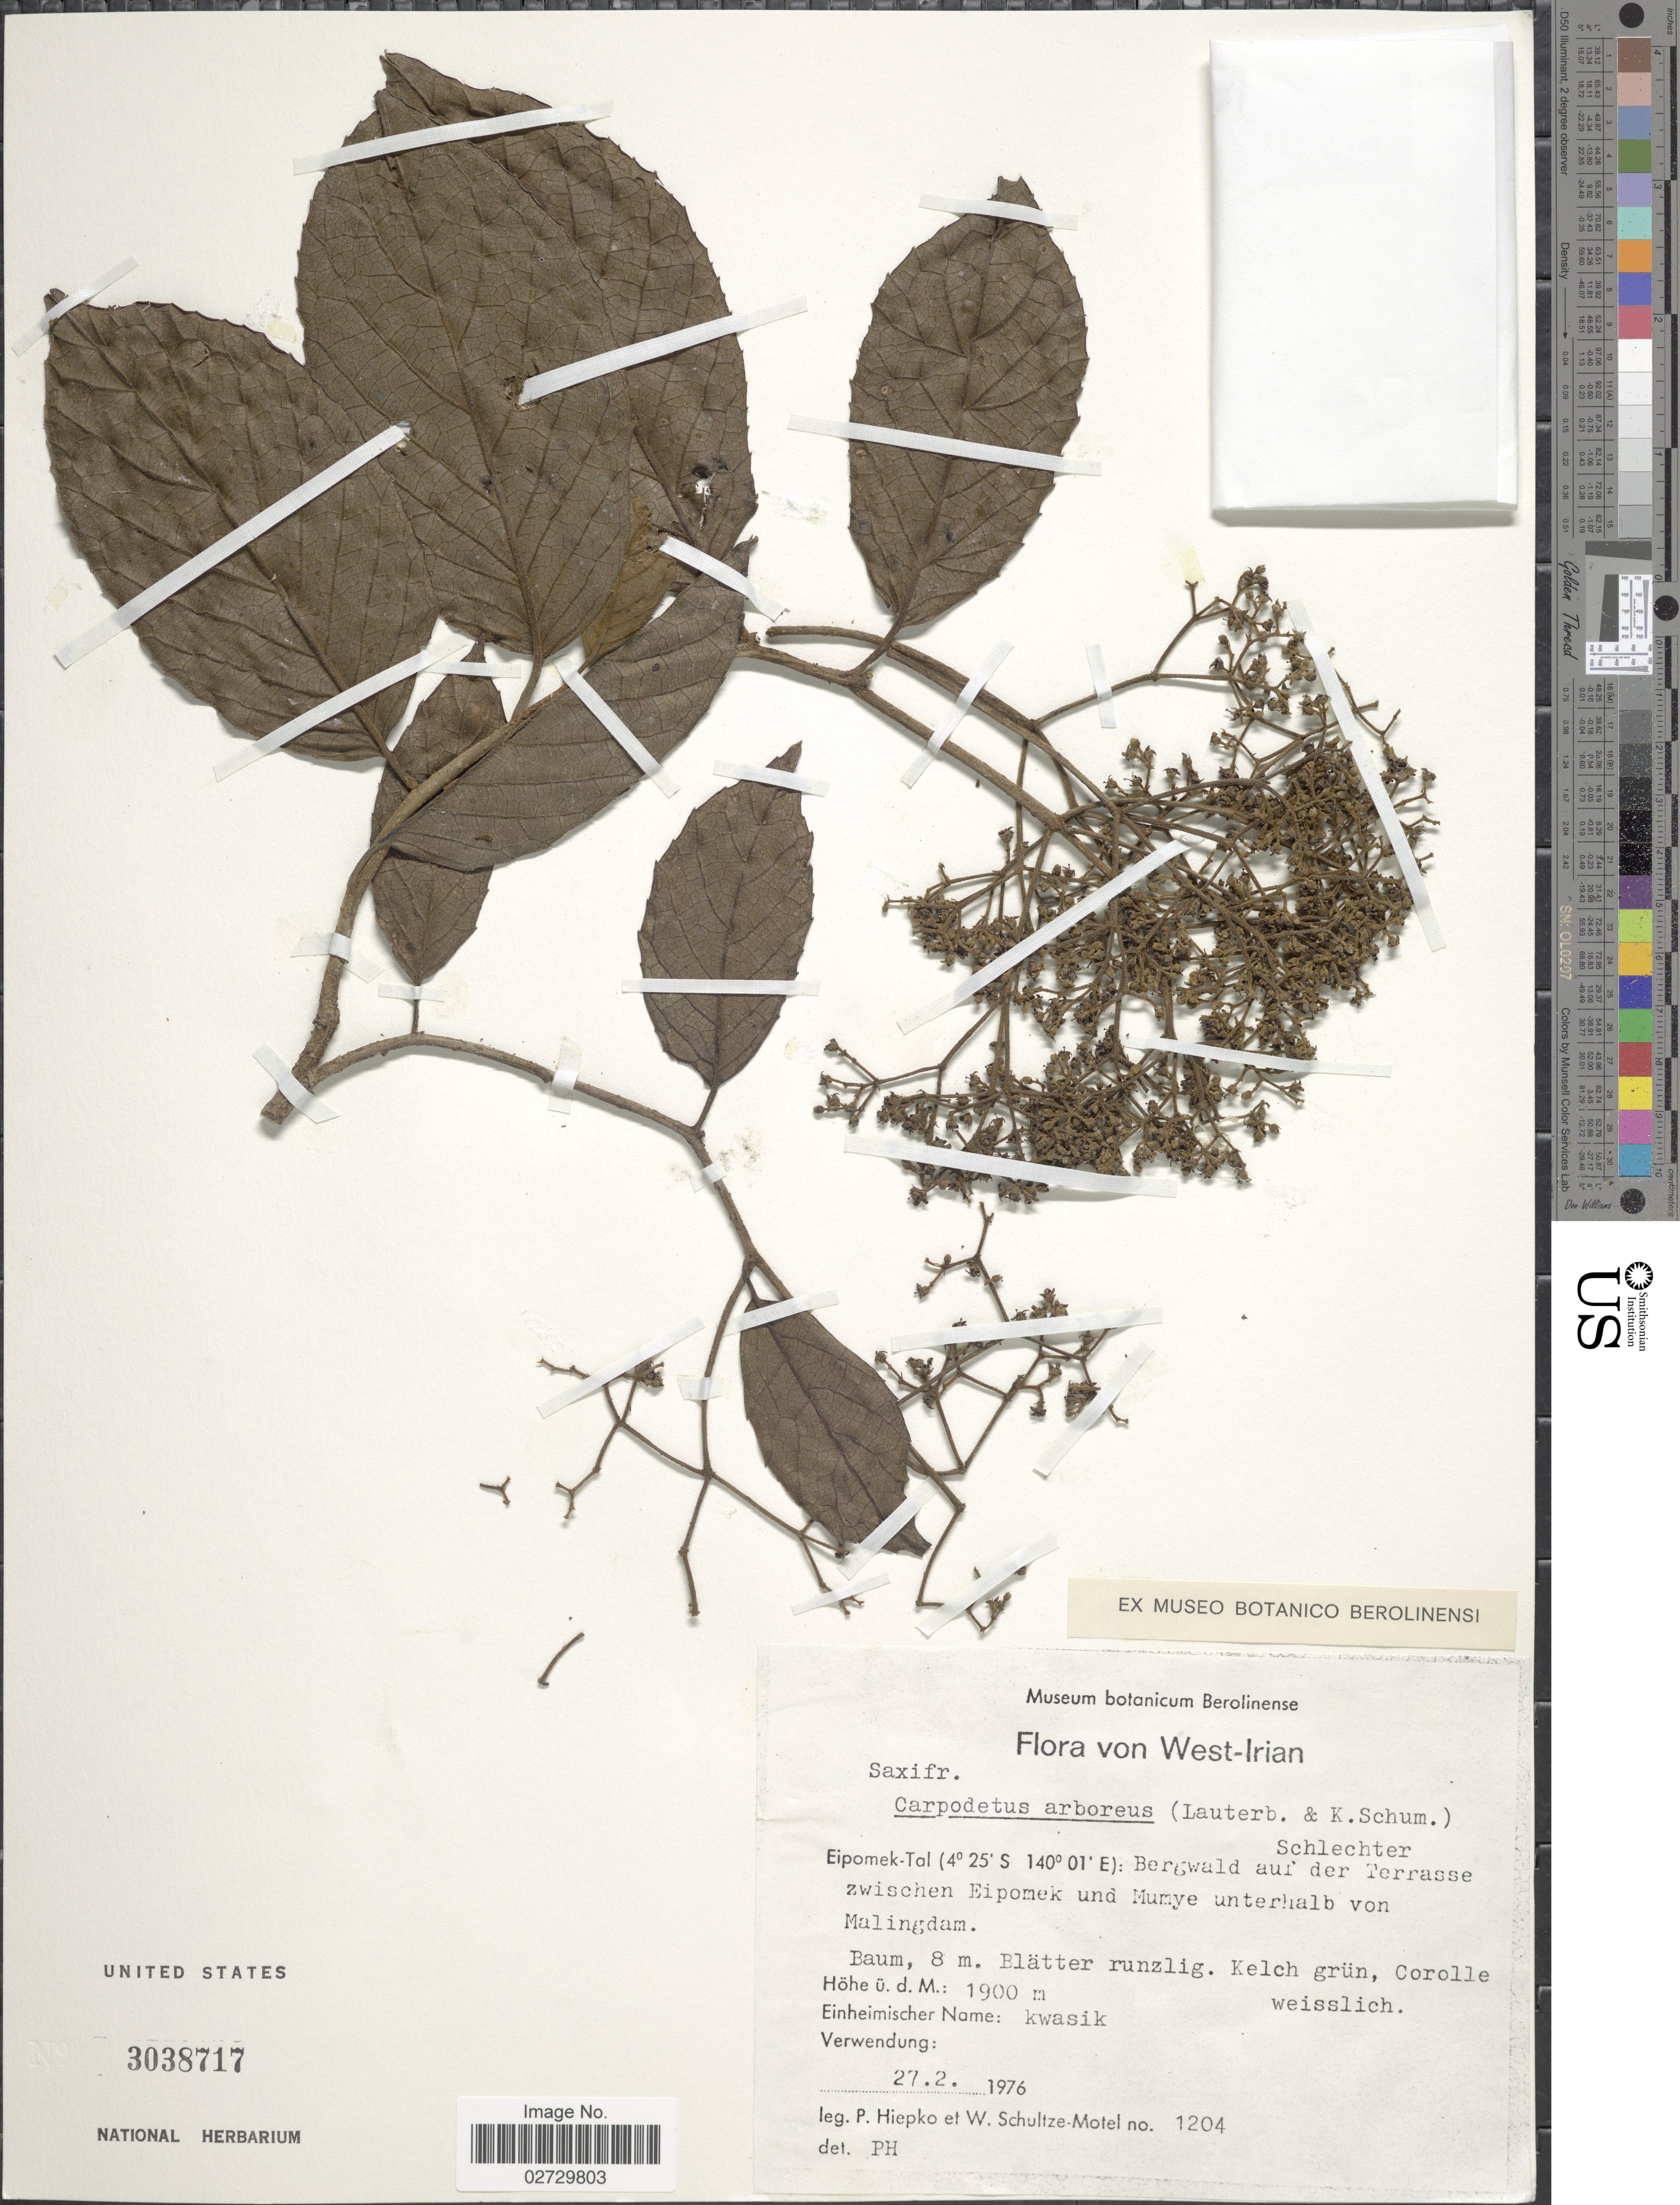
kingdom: Plantae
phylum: Tracheophyta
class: Magnoliopsida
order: Asterales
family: Rousseaceae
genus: Carpodetus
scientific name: Carpodetus arboreus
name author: Schltr.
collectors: P. H. Hiepko & W. Schultze-Motel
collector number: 1204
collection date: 1976-02-27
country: Indonesia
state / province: Papua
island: New Guinea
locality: West-Irian, Eipomek-Tal; Bergwald auf der Terrasse zwischen Eipomek und Mumye unterhalb von Malingdam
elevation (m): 1900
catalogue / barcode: US 3038717